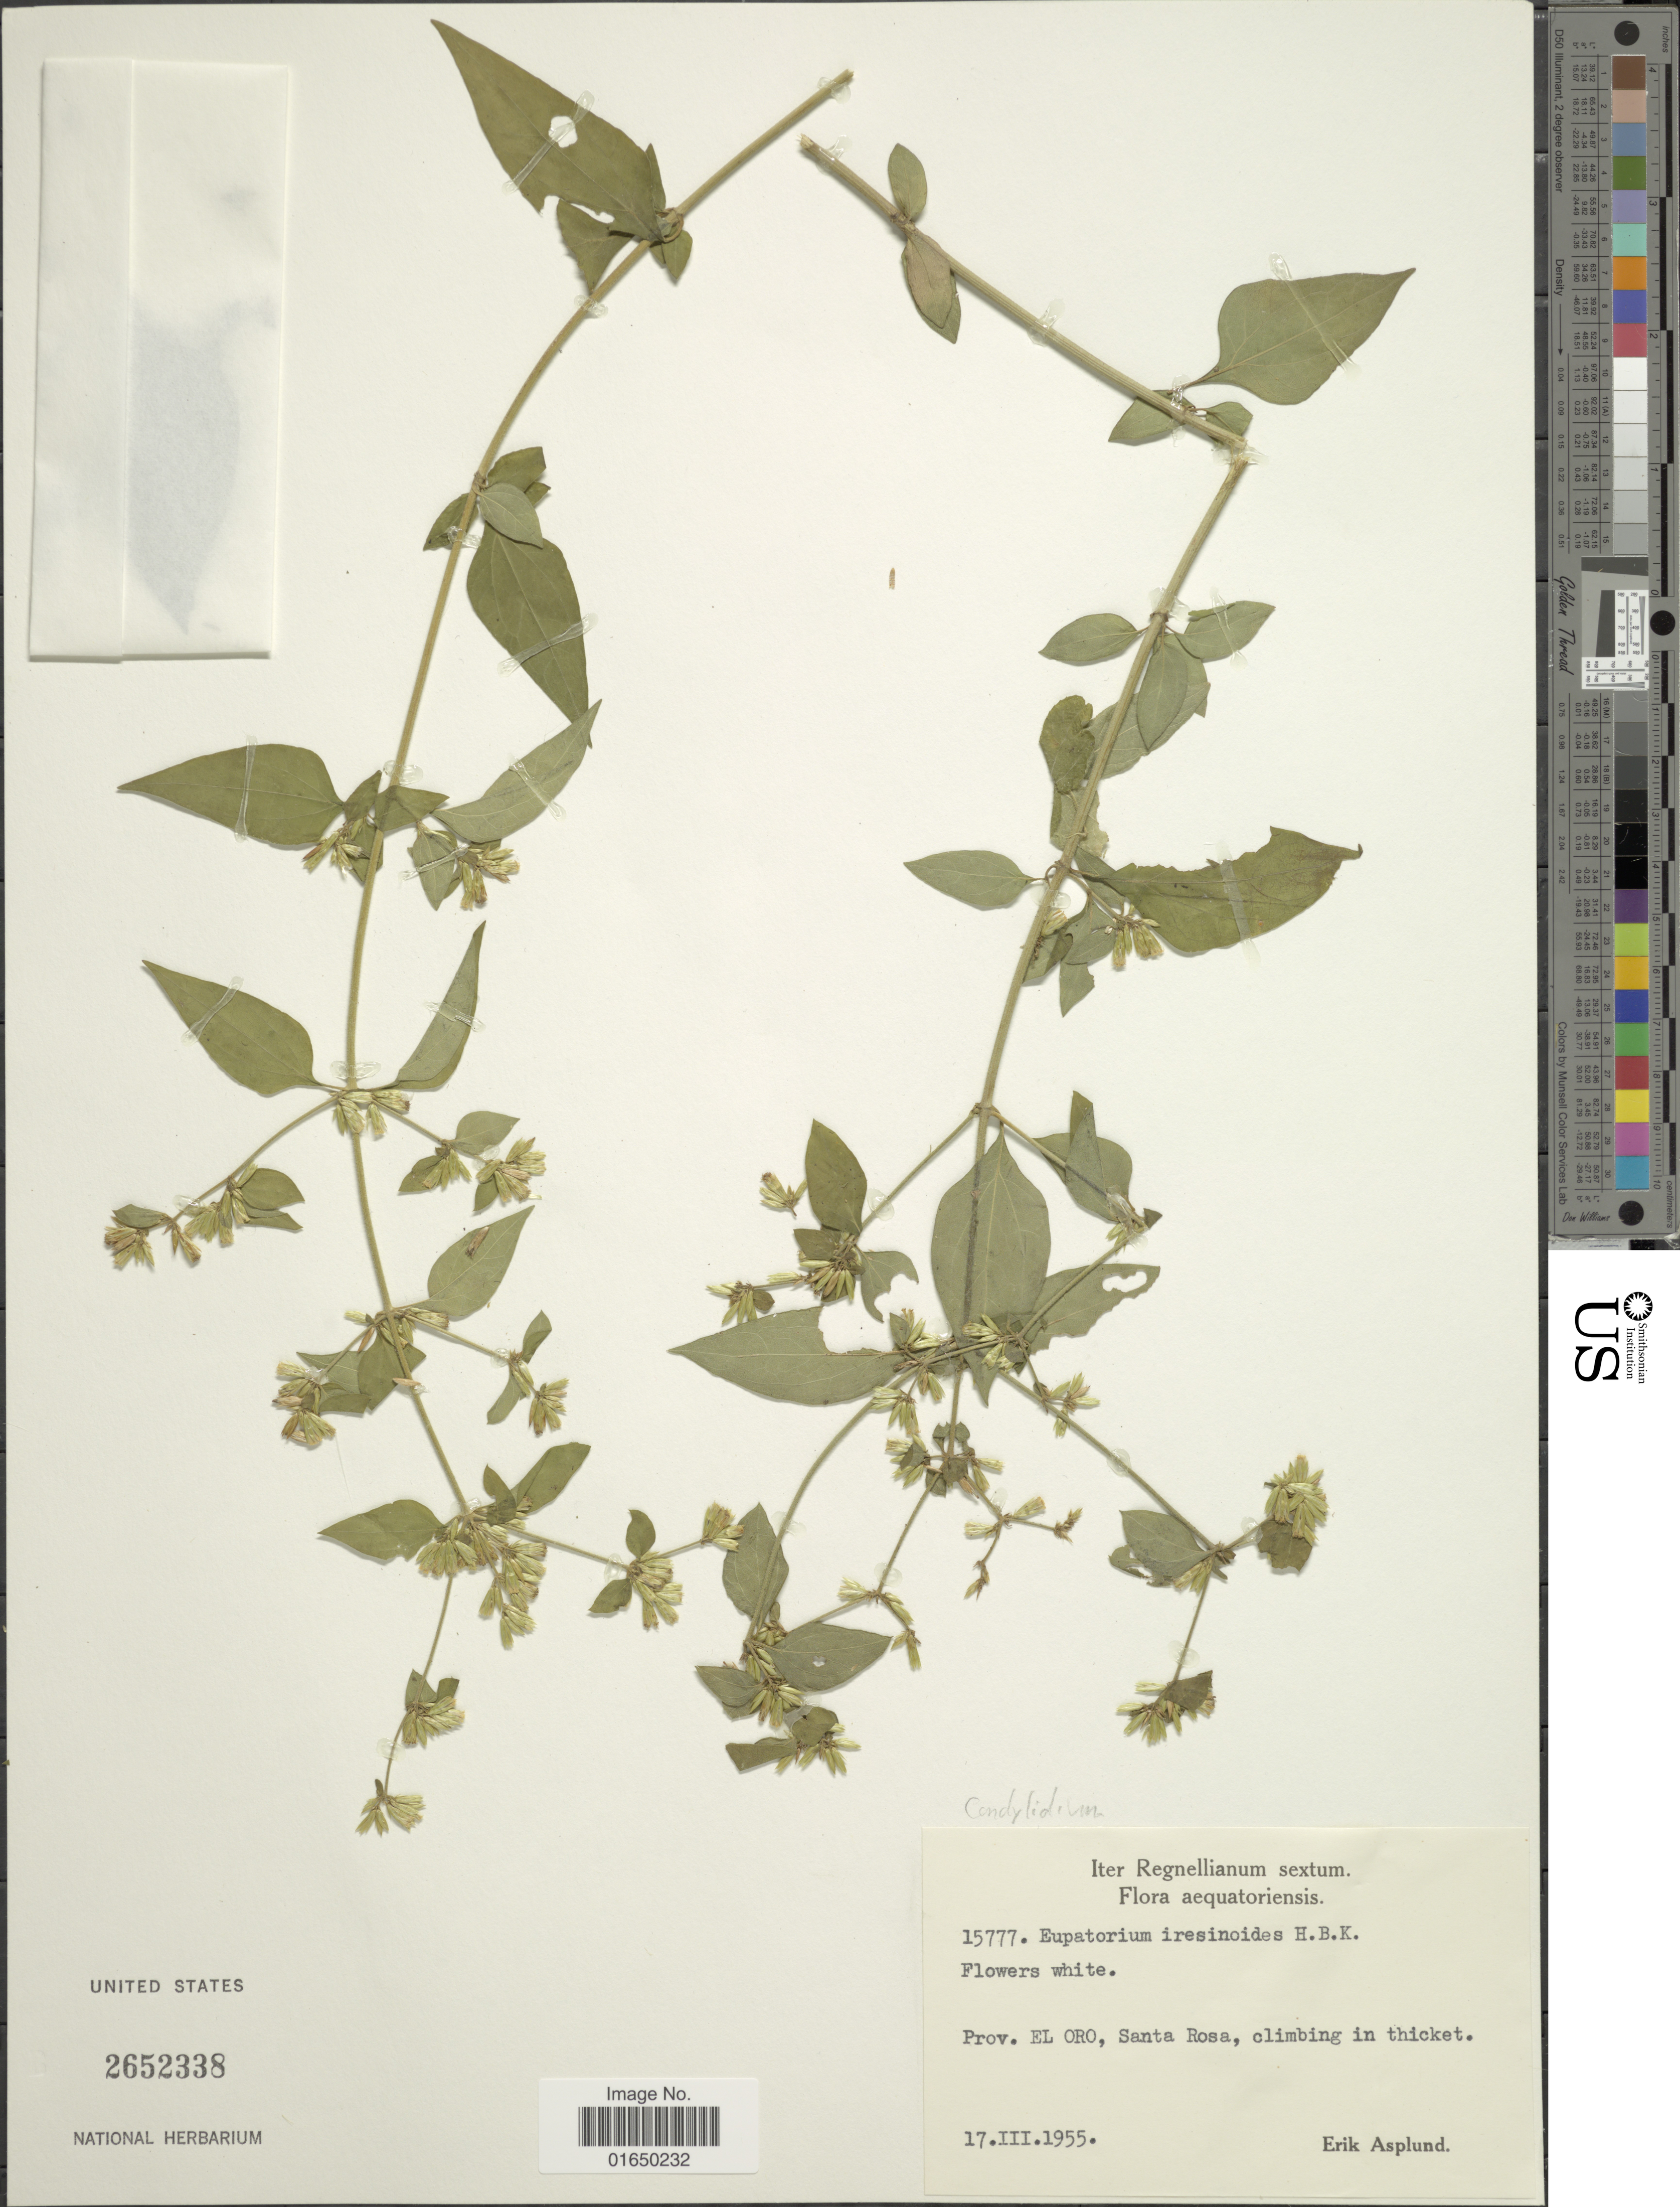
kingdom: Plantae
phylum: Tracheophyta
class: Magnoliopsida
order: Asterales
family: Asteraceae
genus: Condylidium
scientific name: Condylidium iresinoides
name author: (Kunth) R.M. King & H. Rob.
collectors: E. Asplund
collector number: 15777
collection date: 1955-03-17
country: Ecuador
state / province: El Oro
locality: Santa Rosa, climbing in thicket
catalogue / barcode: US 2652338